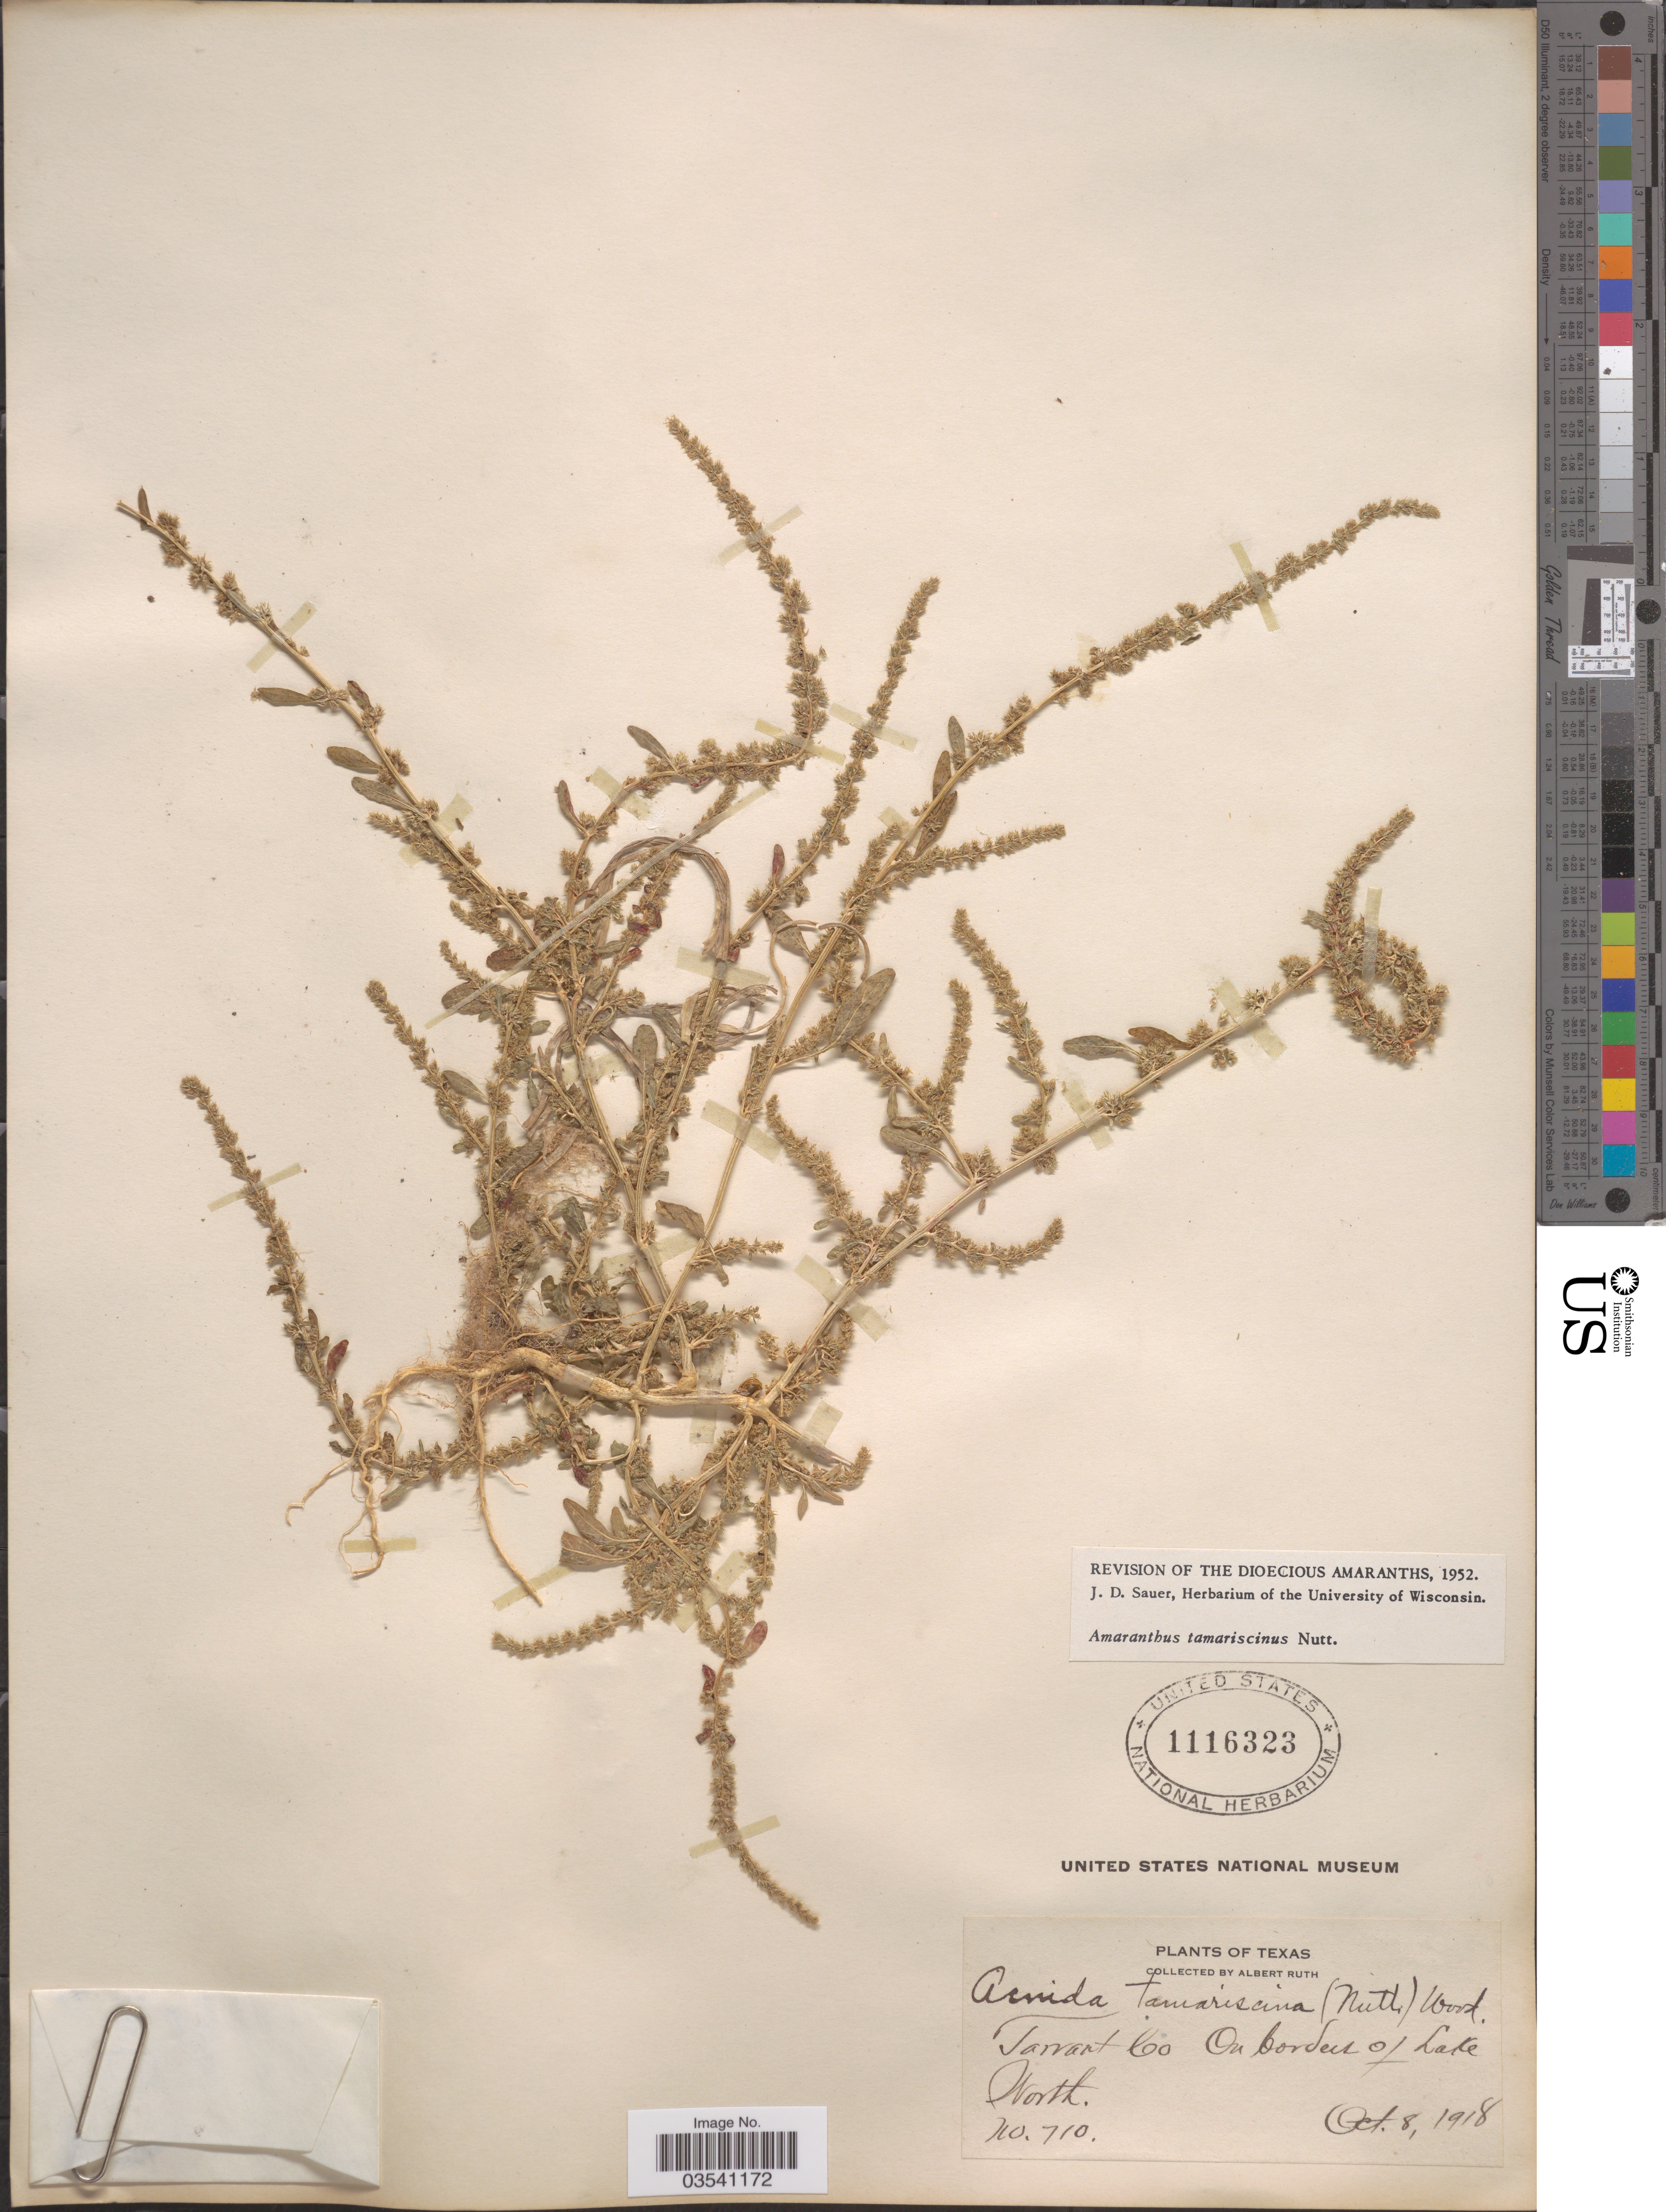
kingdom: Plantae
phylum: Tracheophyta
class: Magnoliopsida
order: Caryophyllales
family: Amaranthaceae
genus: Amaranthus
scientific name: Amaranthus tamariscinus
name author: Nutt.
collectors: A. Ruth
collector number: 710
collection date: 1918-10-08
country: United States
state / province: Texas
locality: Tarrant Co On border of Lake Worth.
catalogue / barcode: US 1116323